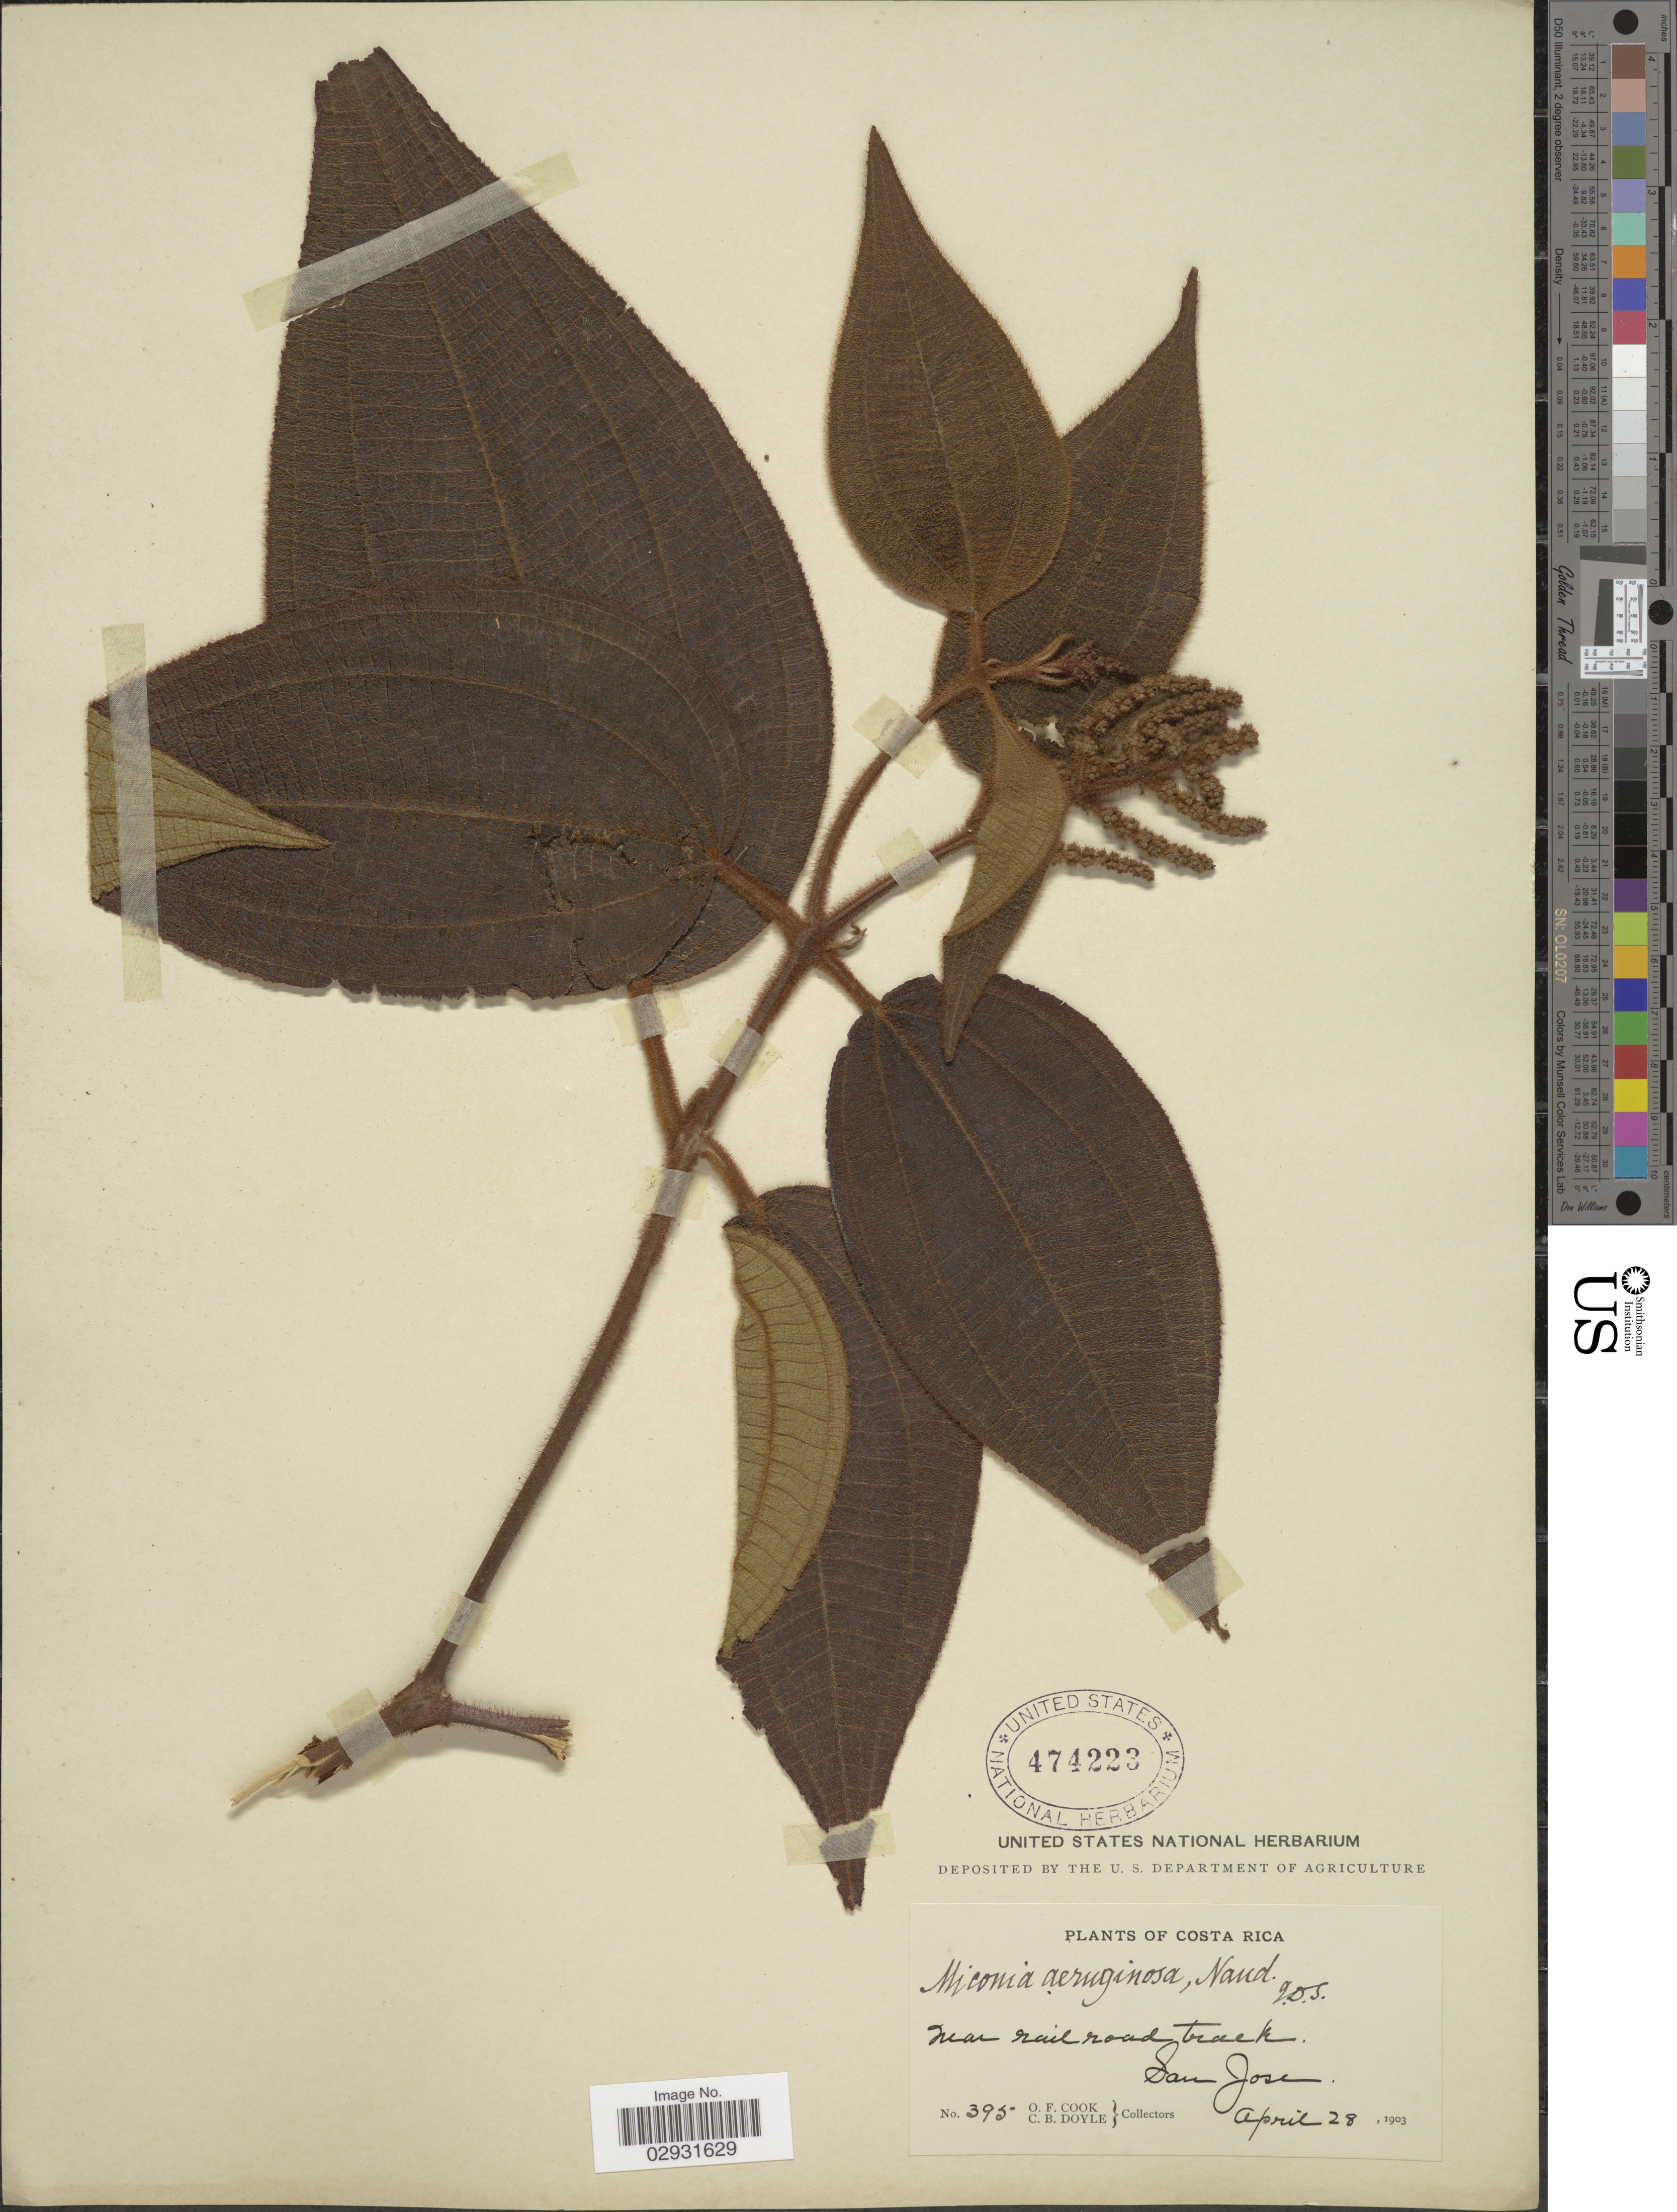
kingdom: Plantae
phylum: Tracheophyta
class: Magnoliopsida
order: Myrtales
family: Melastomataceae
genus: Miconia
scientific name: Miconia aeruginosa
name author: Naudin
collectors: O. F. Cook & C. Doyle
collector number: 395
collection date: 1903-04-28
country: Costa Rica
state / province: San José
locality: Near rail road track.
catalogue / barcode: US 474223